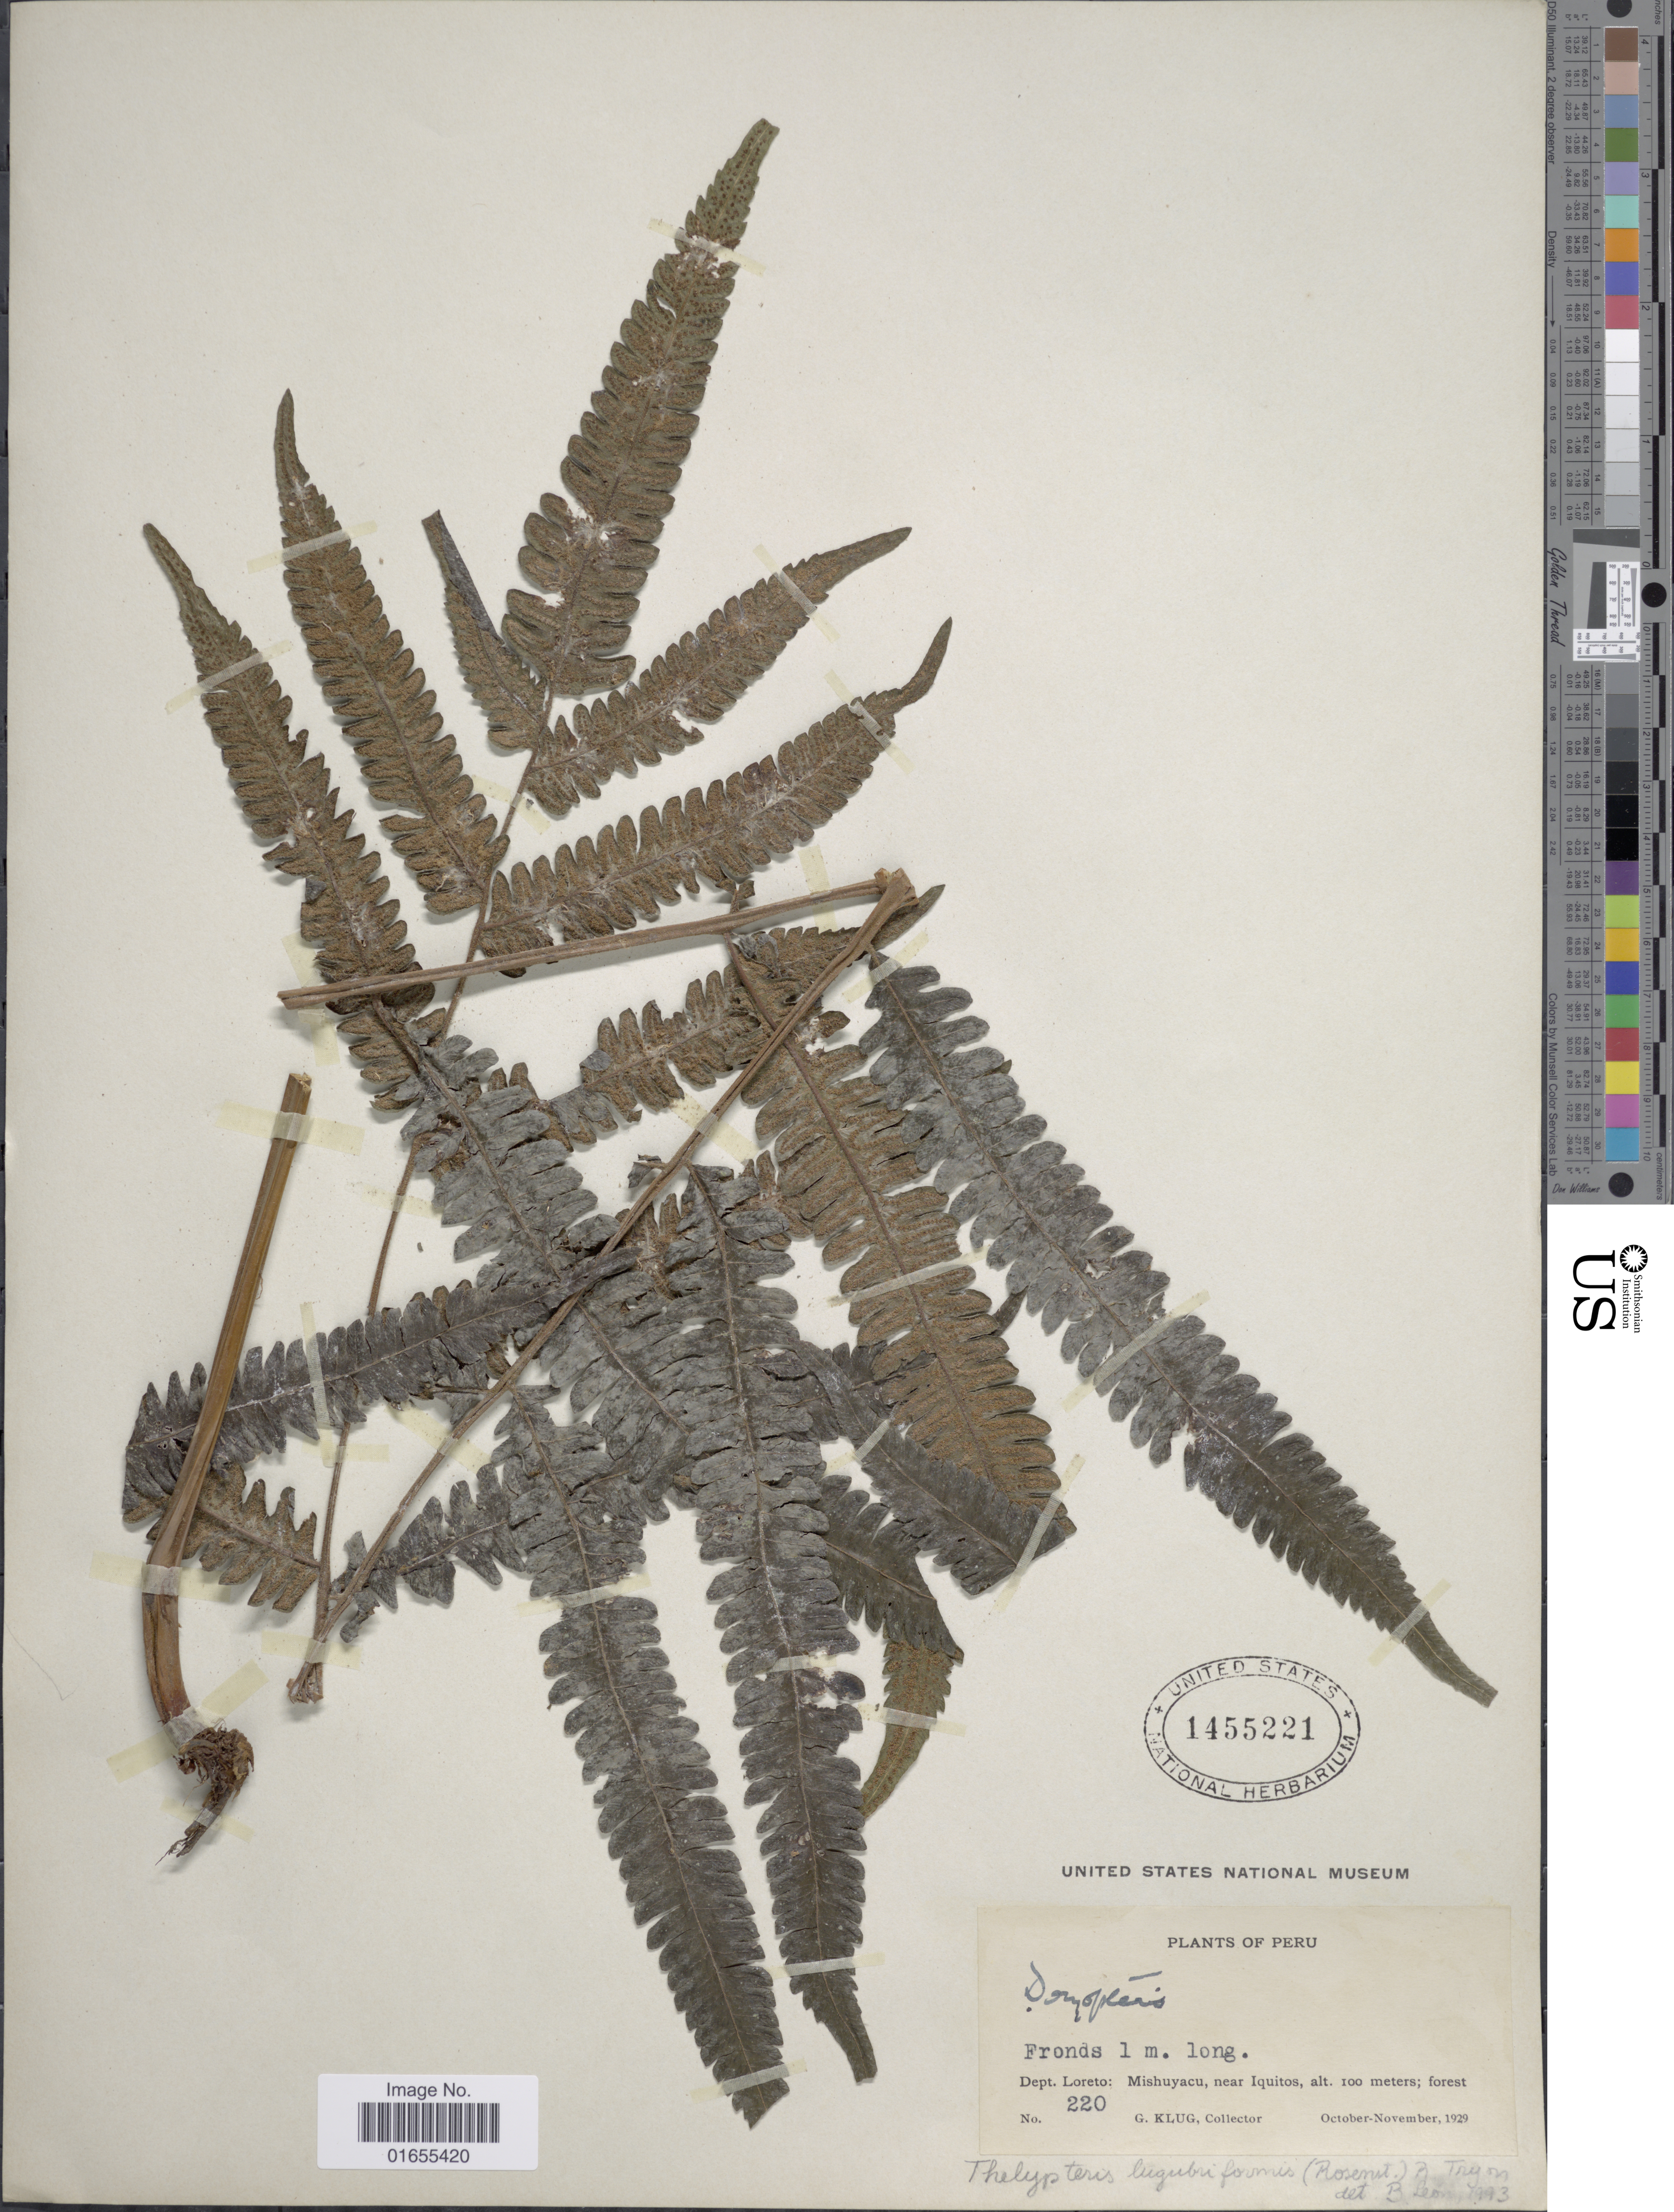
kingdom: Plantae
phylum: Tracheophyta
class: Polypodiopsida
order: Polypodiales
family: Thelypteridaceae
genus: Goniopteris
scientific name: Goniopteris lugubriformis (Rosenst.) comb. nov., ined 2015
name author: (Rosenst.)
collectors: G. Klug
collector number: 220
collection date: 1929-10/1929-11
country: Peru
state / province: Loreto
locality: Mishuyacu, near Iquitos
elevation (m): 100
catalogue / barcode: US 1455221